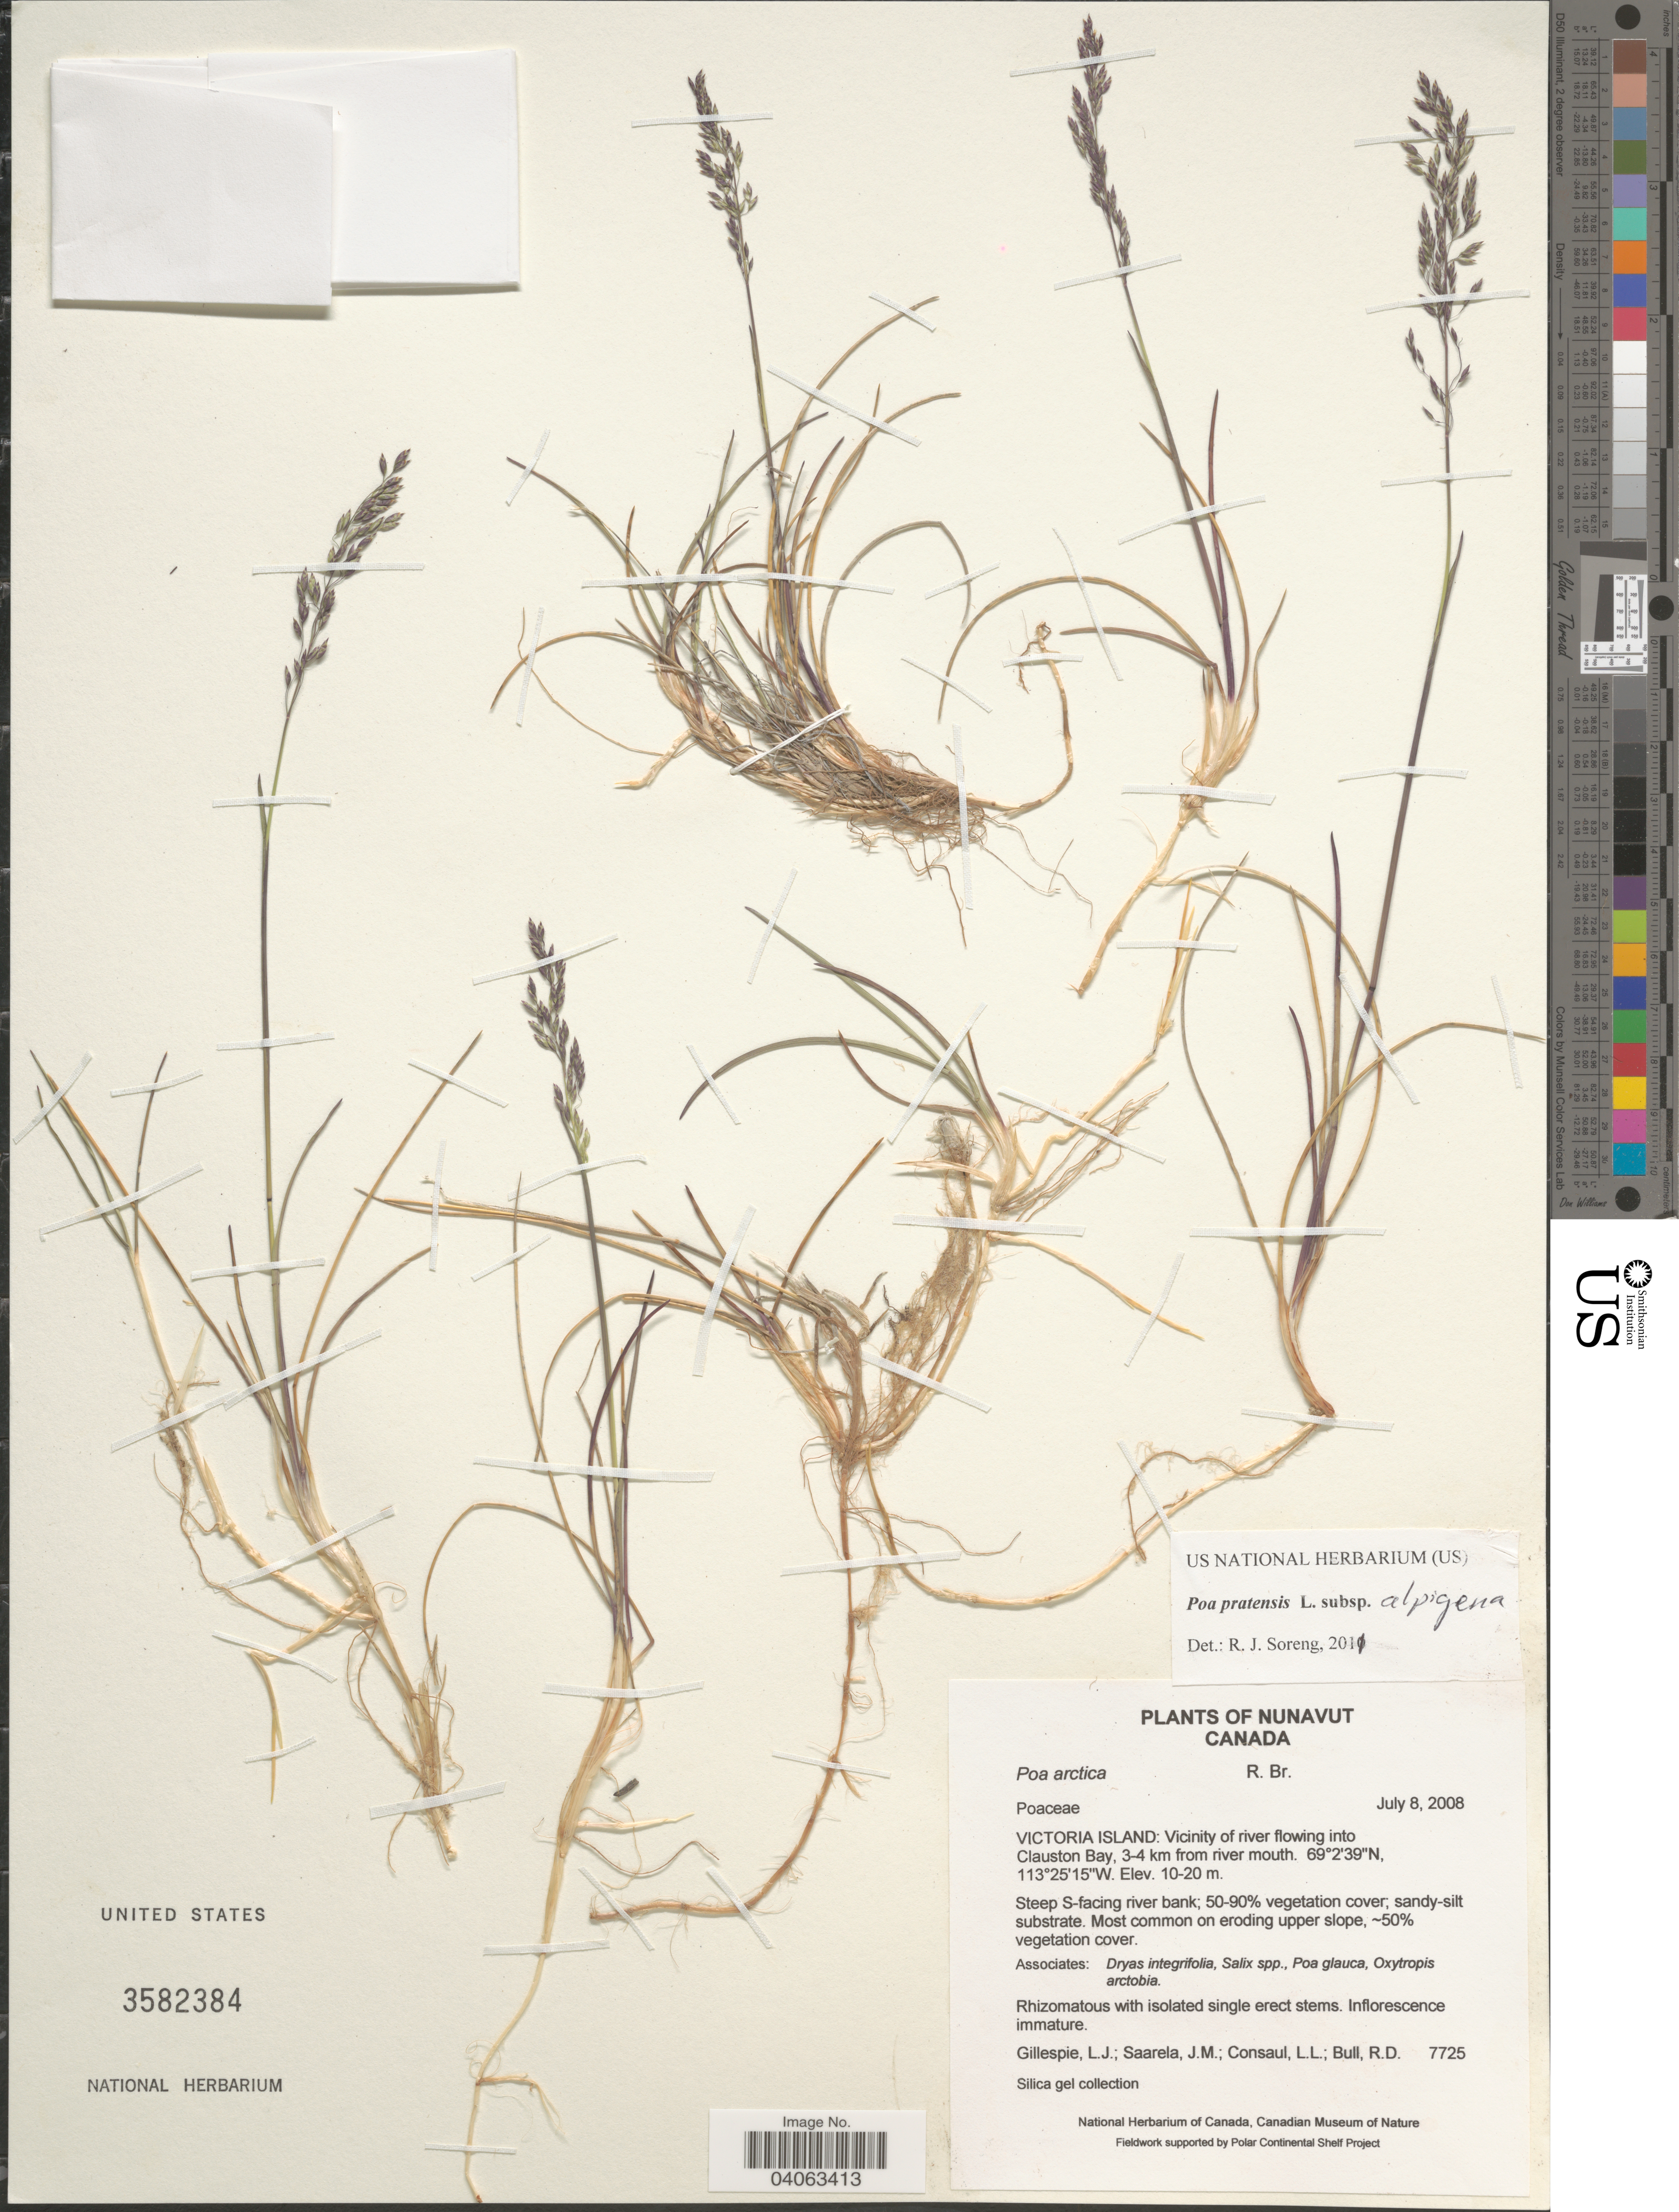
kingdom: Plantae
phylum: Tracheophyta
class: Liliopsida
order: Poales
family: Poaceae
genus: Poa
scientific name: Poa pratensis subsp. alpigena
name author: (Lindm.) Hiitonen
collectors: L. Gillespie, J. Saarela, L. Consaul & R. Bull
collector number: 7725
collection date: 2008-07-08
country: Canada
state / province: Nunavut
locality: Victoria Island: Vicinity of river flowing into Clauston Bay, 3-4 km from river mouth. Steep S-facing river bank.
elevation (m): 10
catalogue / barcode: US 3582384